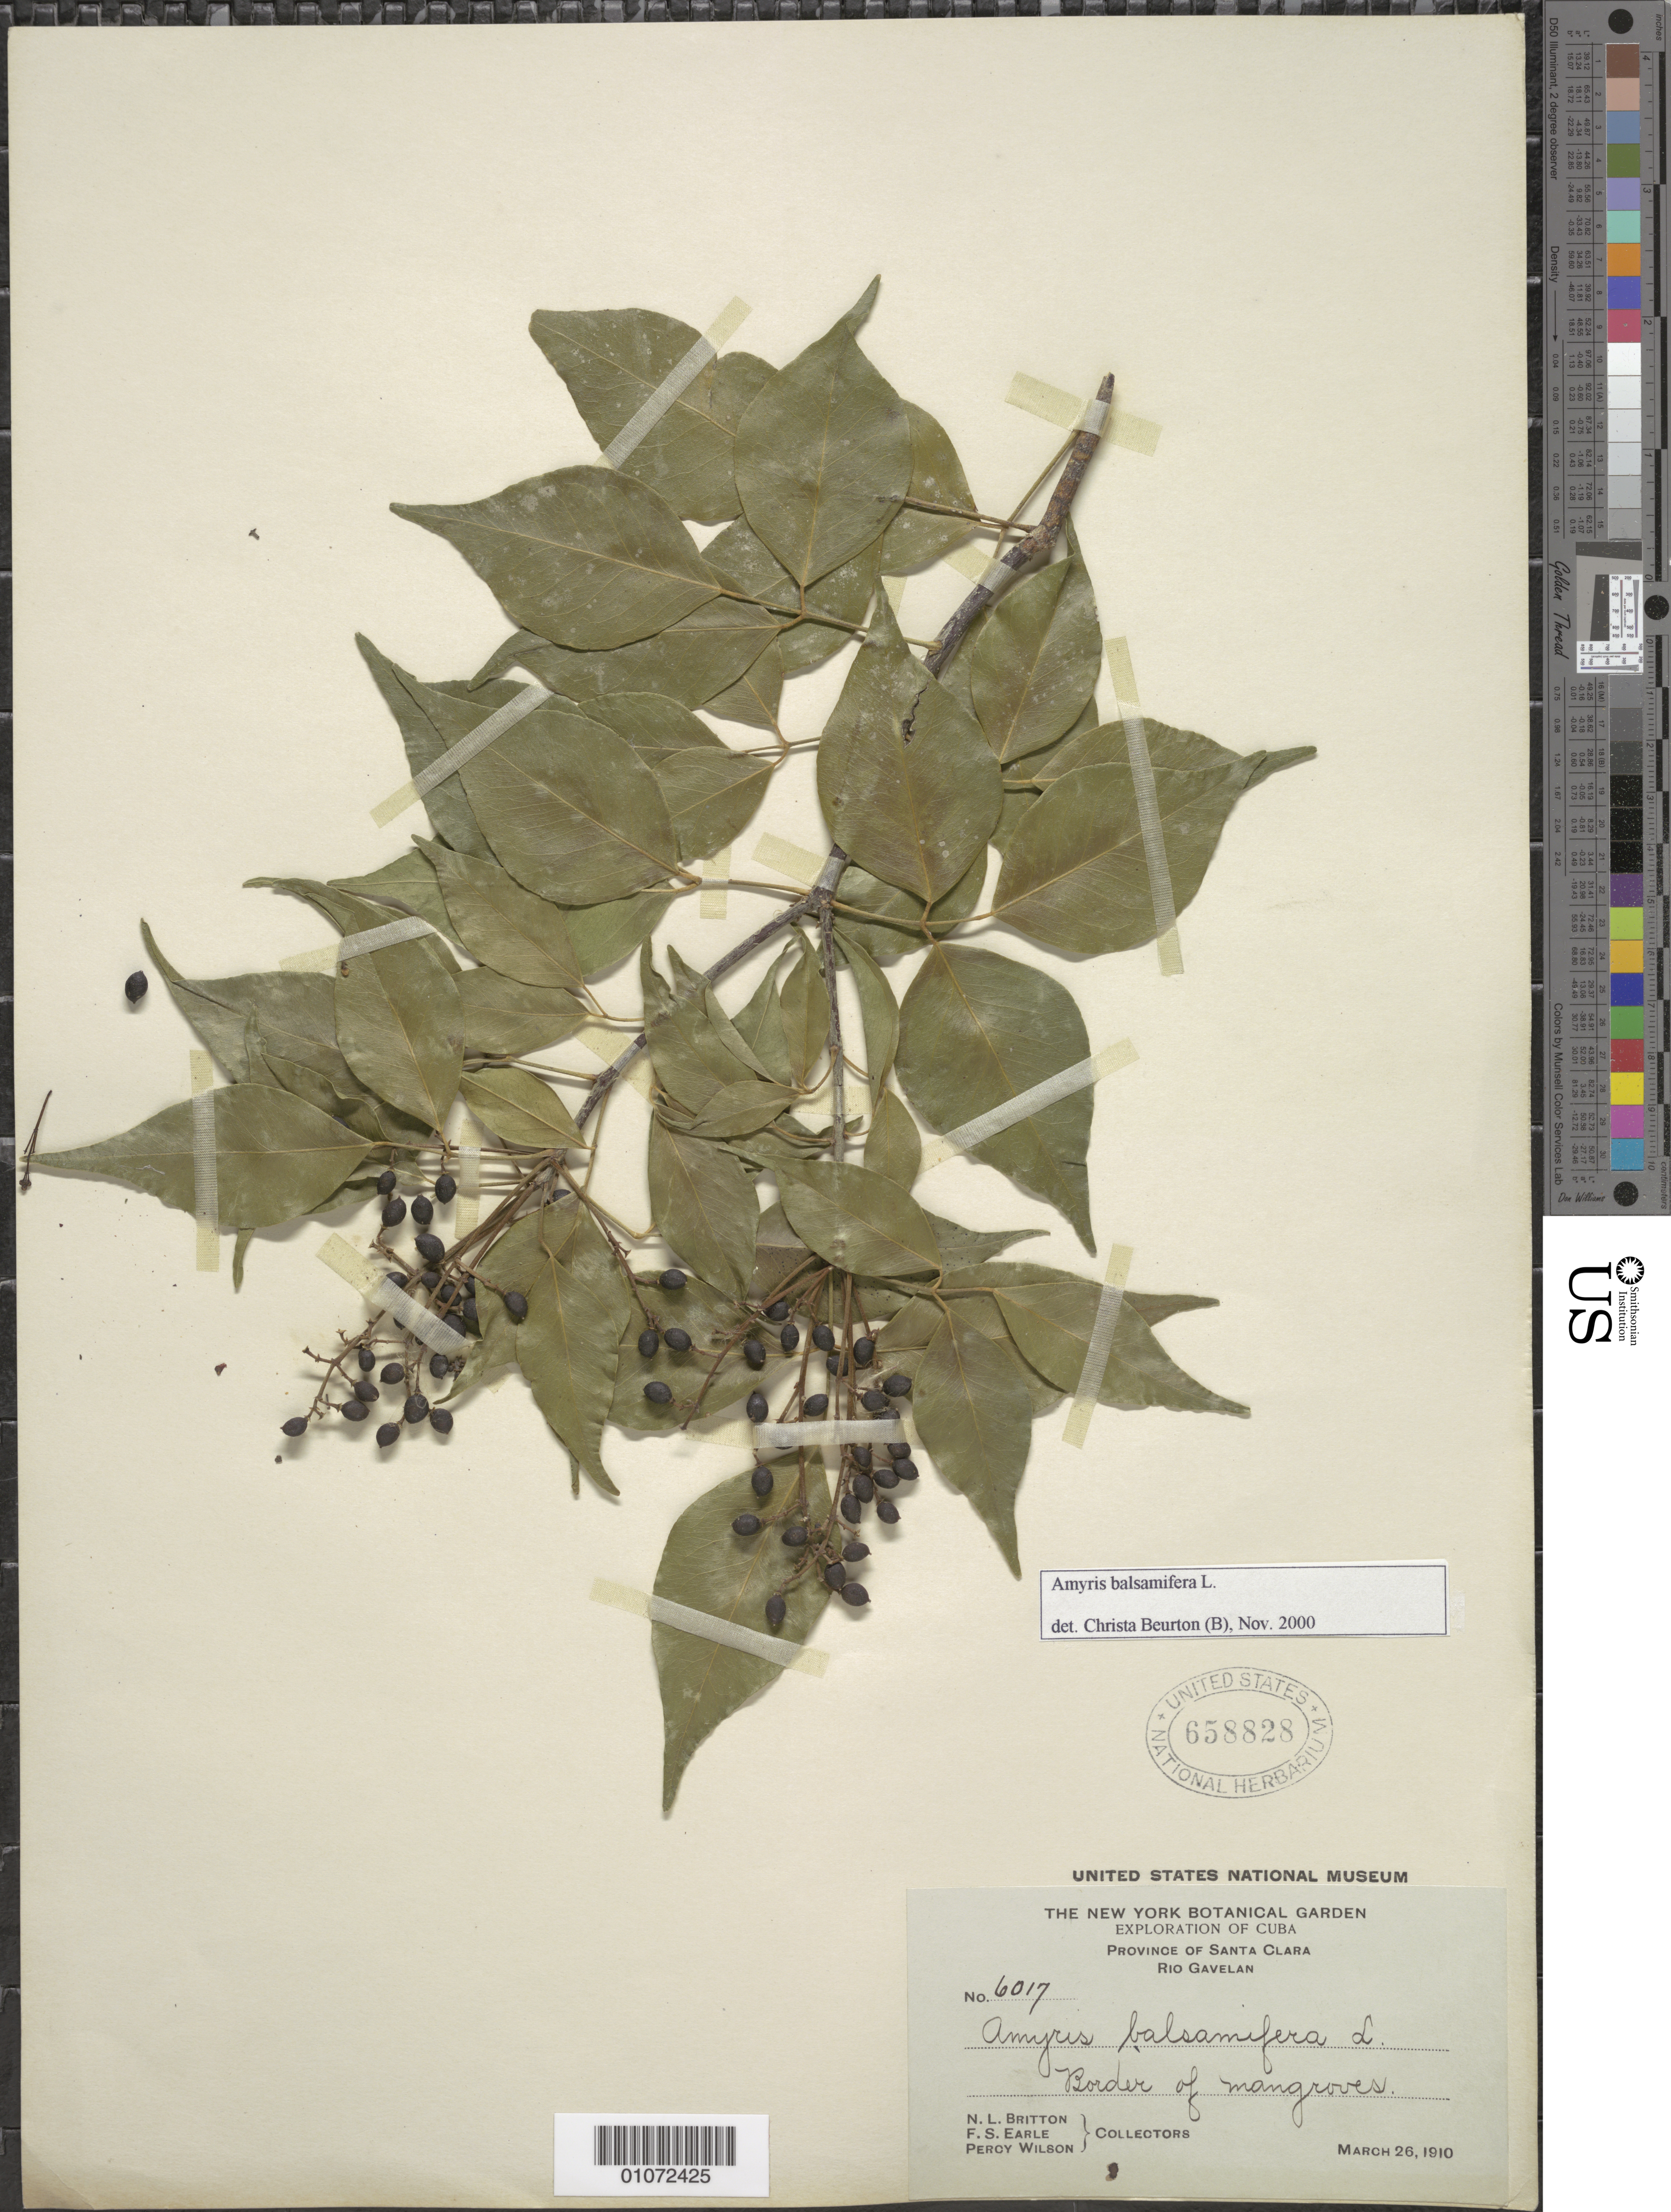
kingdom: Plantae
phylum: Tracheophyta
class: Magnoliopsida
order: Sapindales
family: Rutaceae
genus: Amyris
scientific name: Amyris balsamifera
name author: L.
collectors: N. Britton, F. S. Earle & P. Wilson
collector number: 6017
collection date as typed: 26 Mar 1910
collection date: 1910-03-26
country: Cuba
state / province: Las Villas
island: Cuba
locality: Provice of Santa Clara, Rio Gavelan, border of mangroves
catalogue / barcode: US 658828